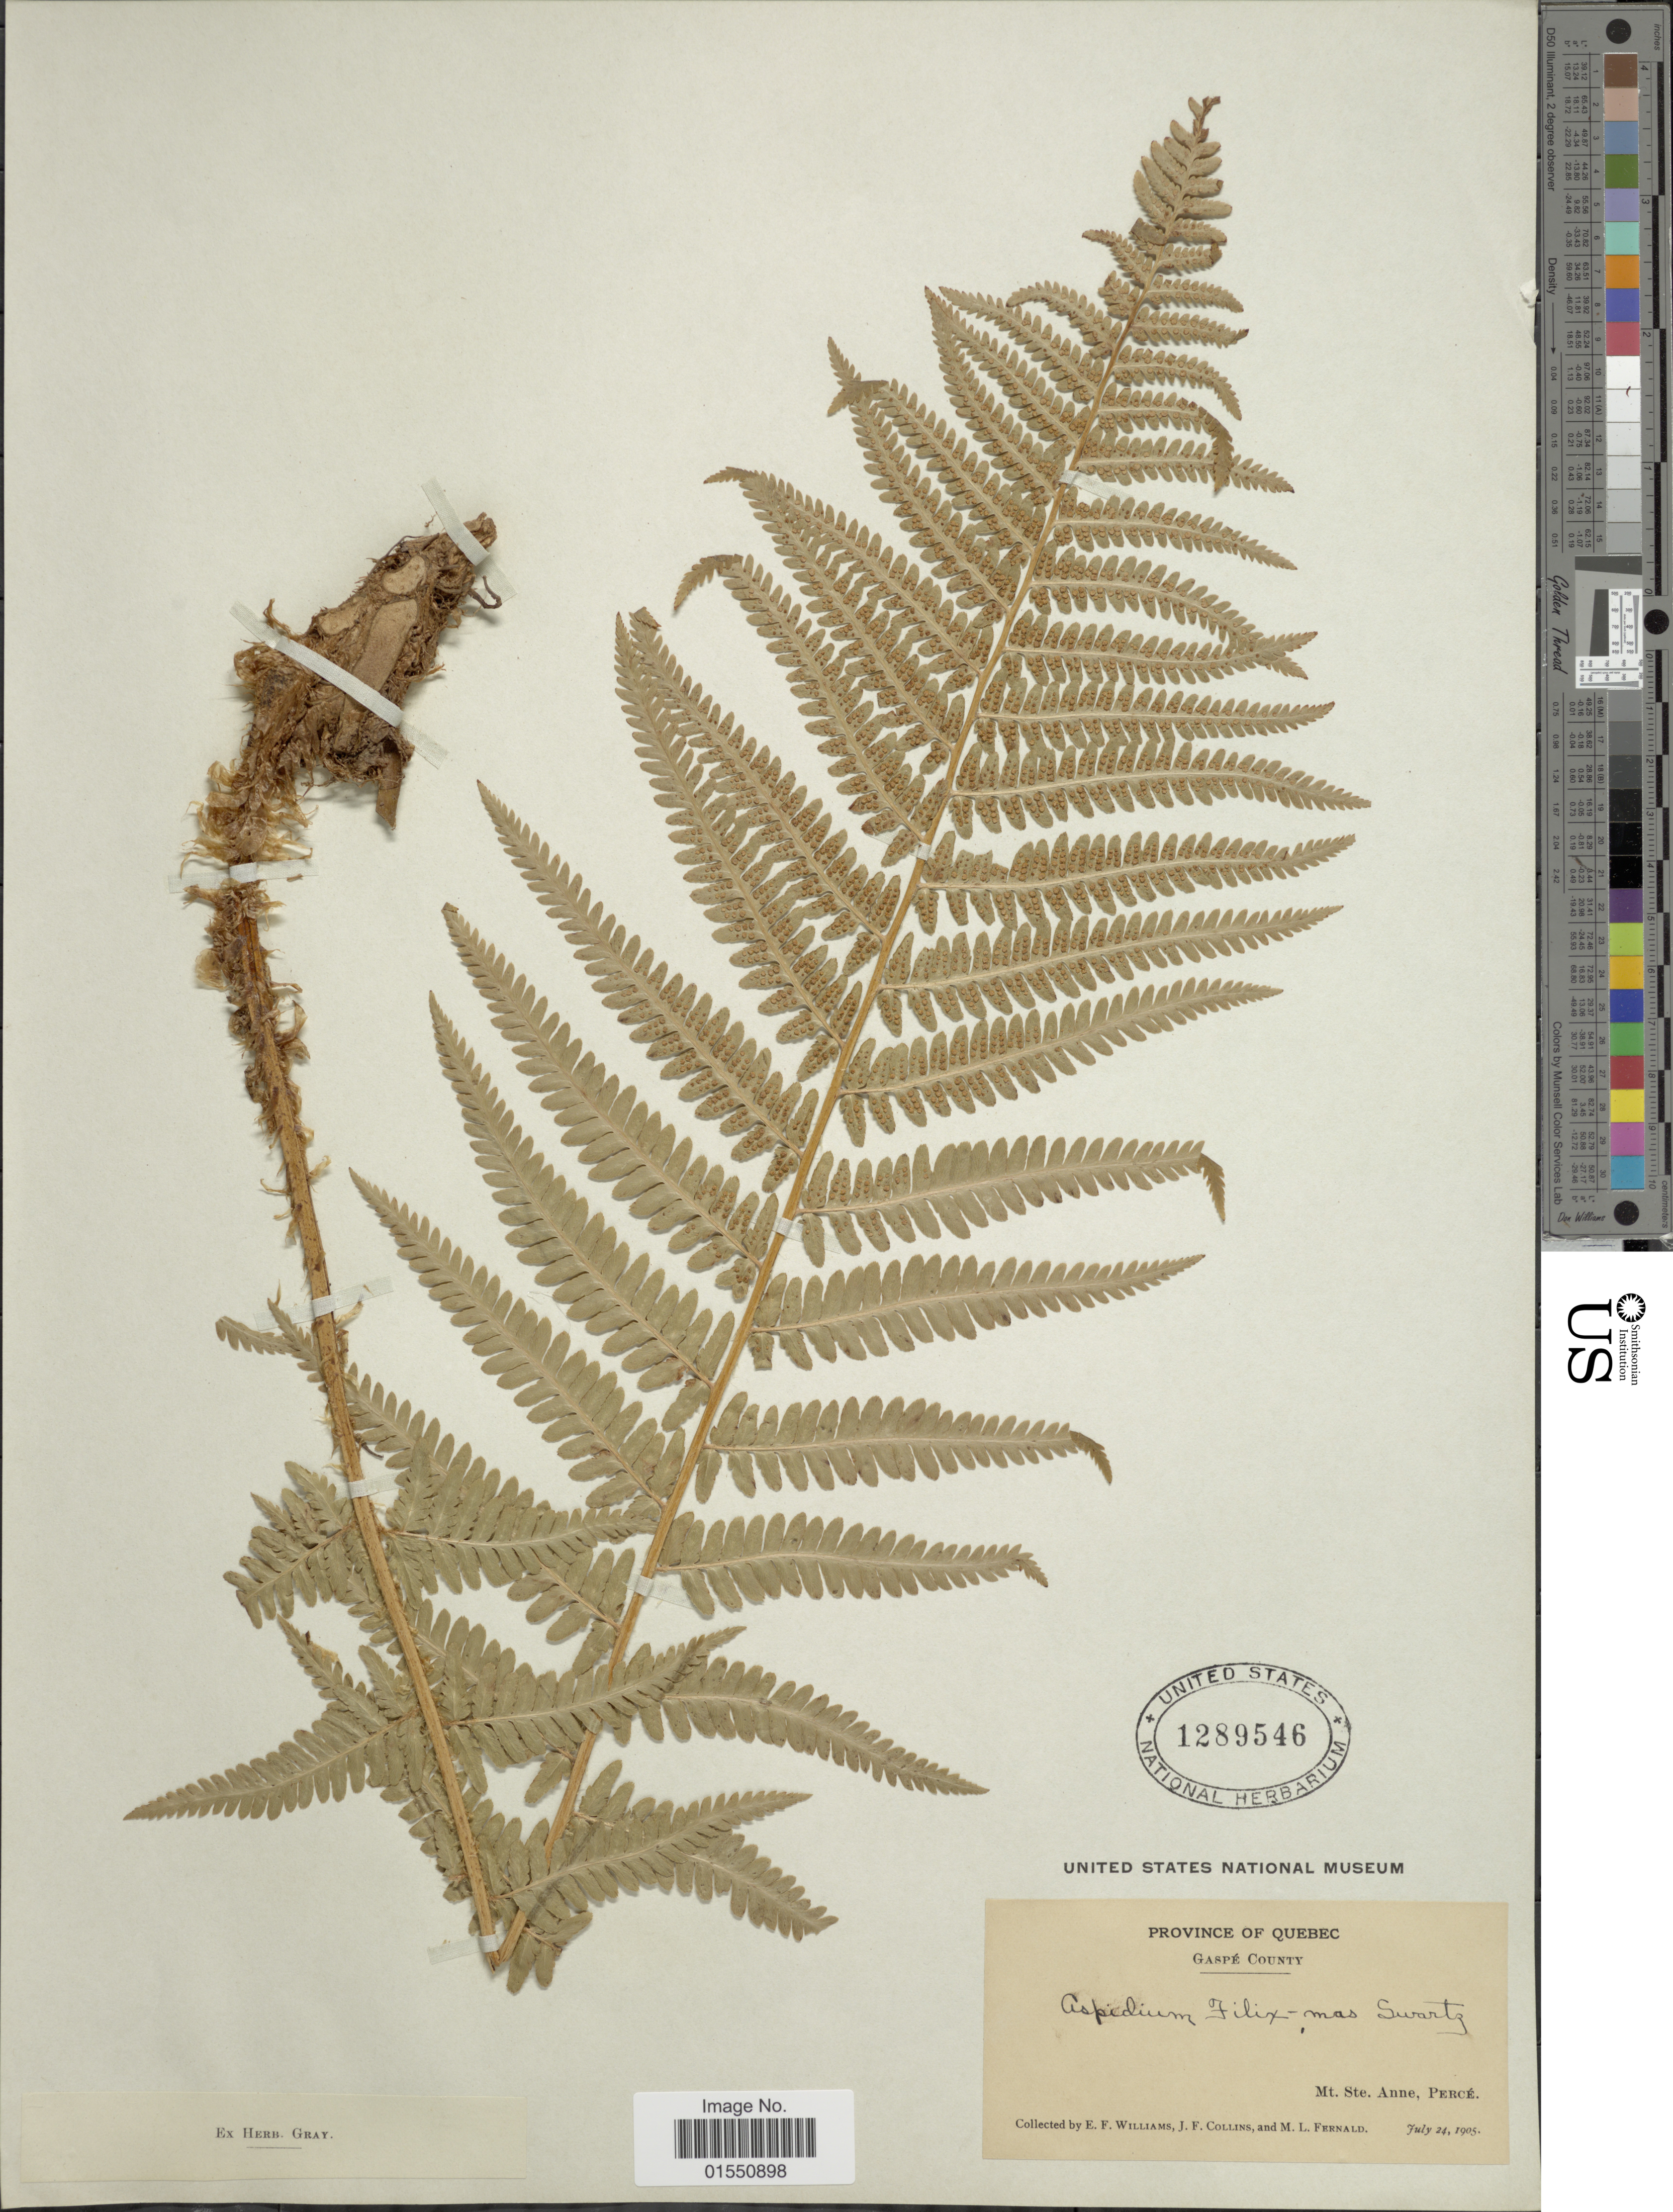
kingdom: Plantae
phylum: Tracheophyta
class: Polypodiopsida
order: Polypodiales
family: Dryopteridaceae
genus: Dryopteris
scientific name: Dryopteris filix-mas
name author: (L.) Schott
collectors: E. Williams, J. Collins & M. L. Fernald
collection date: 1905-07-24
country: Canada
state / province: Quebec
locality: Gaspé County. Mt. Ste. Anne, Percé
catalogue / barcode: US 1289546